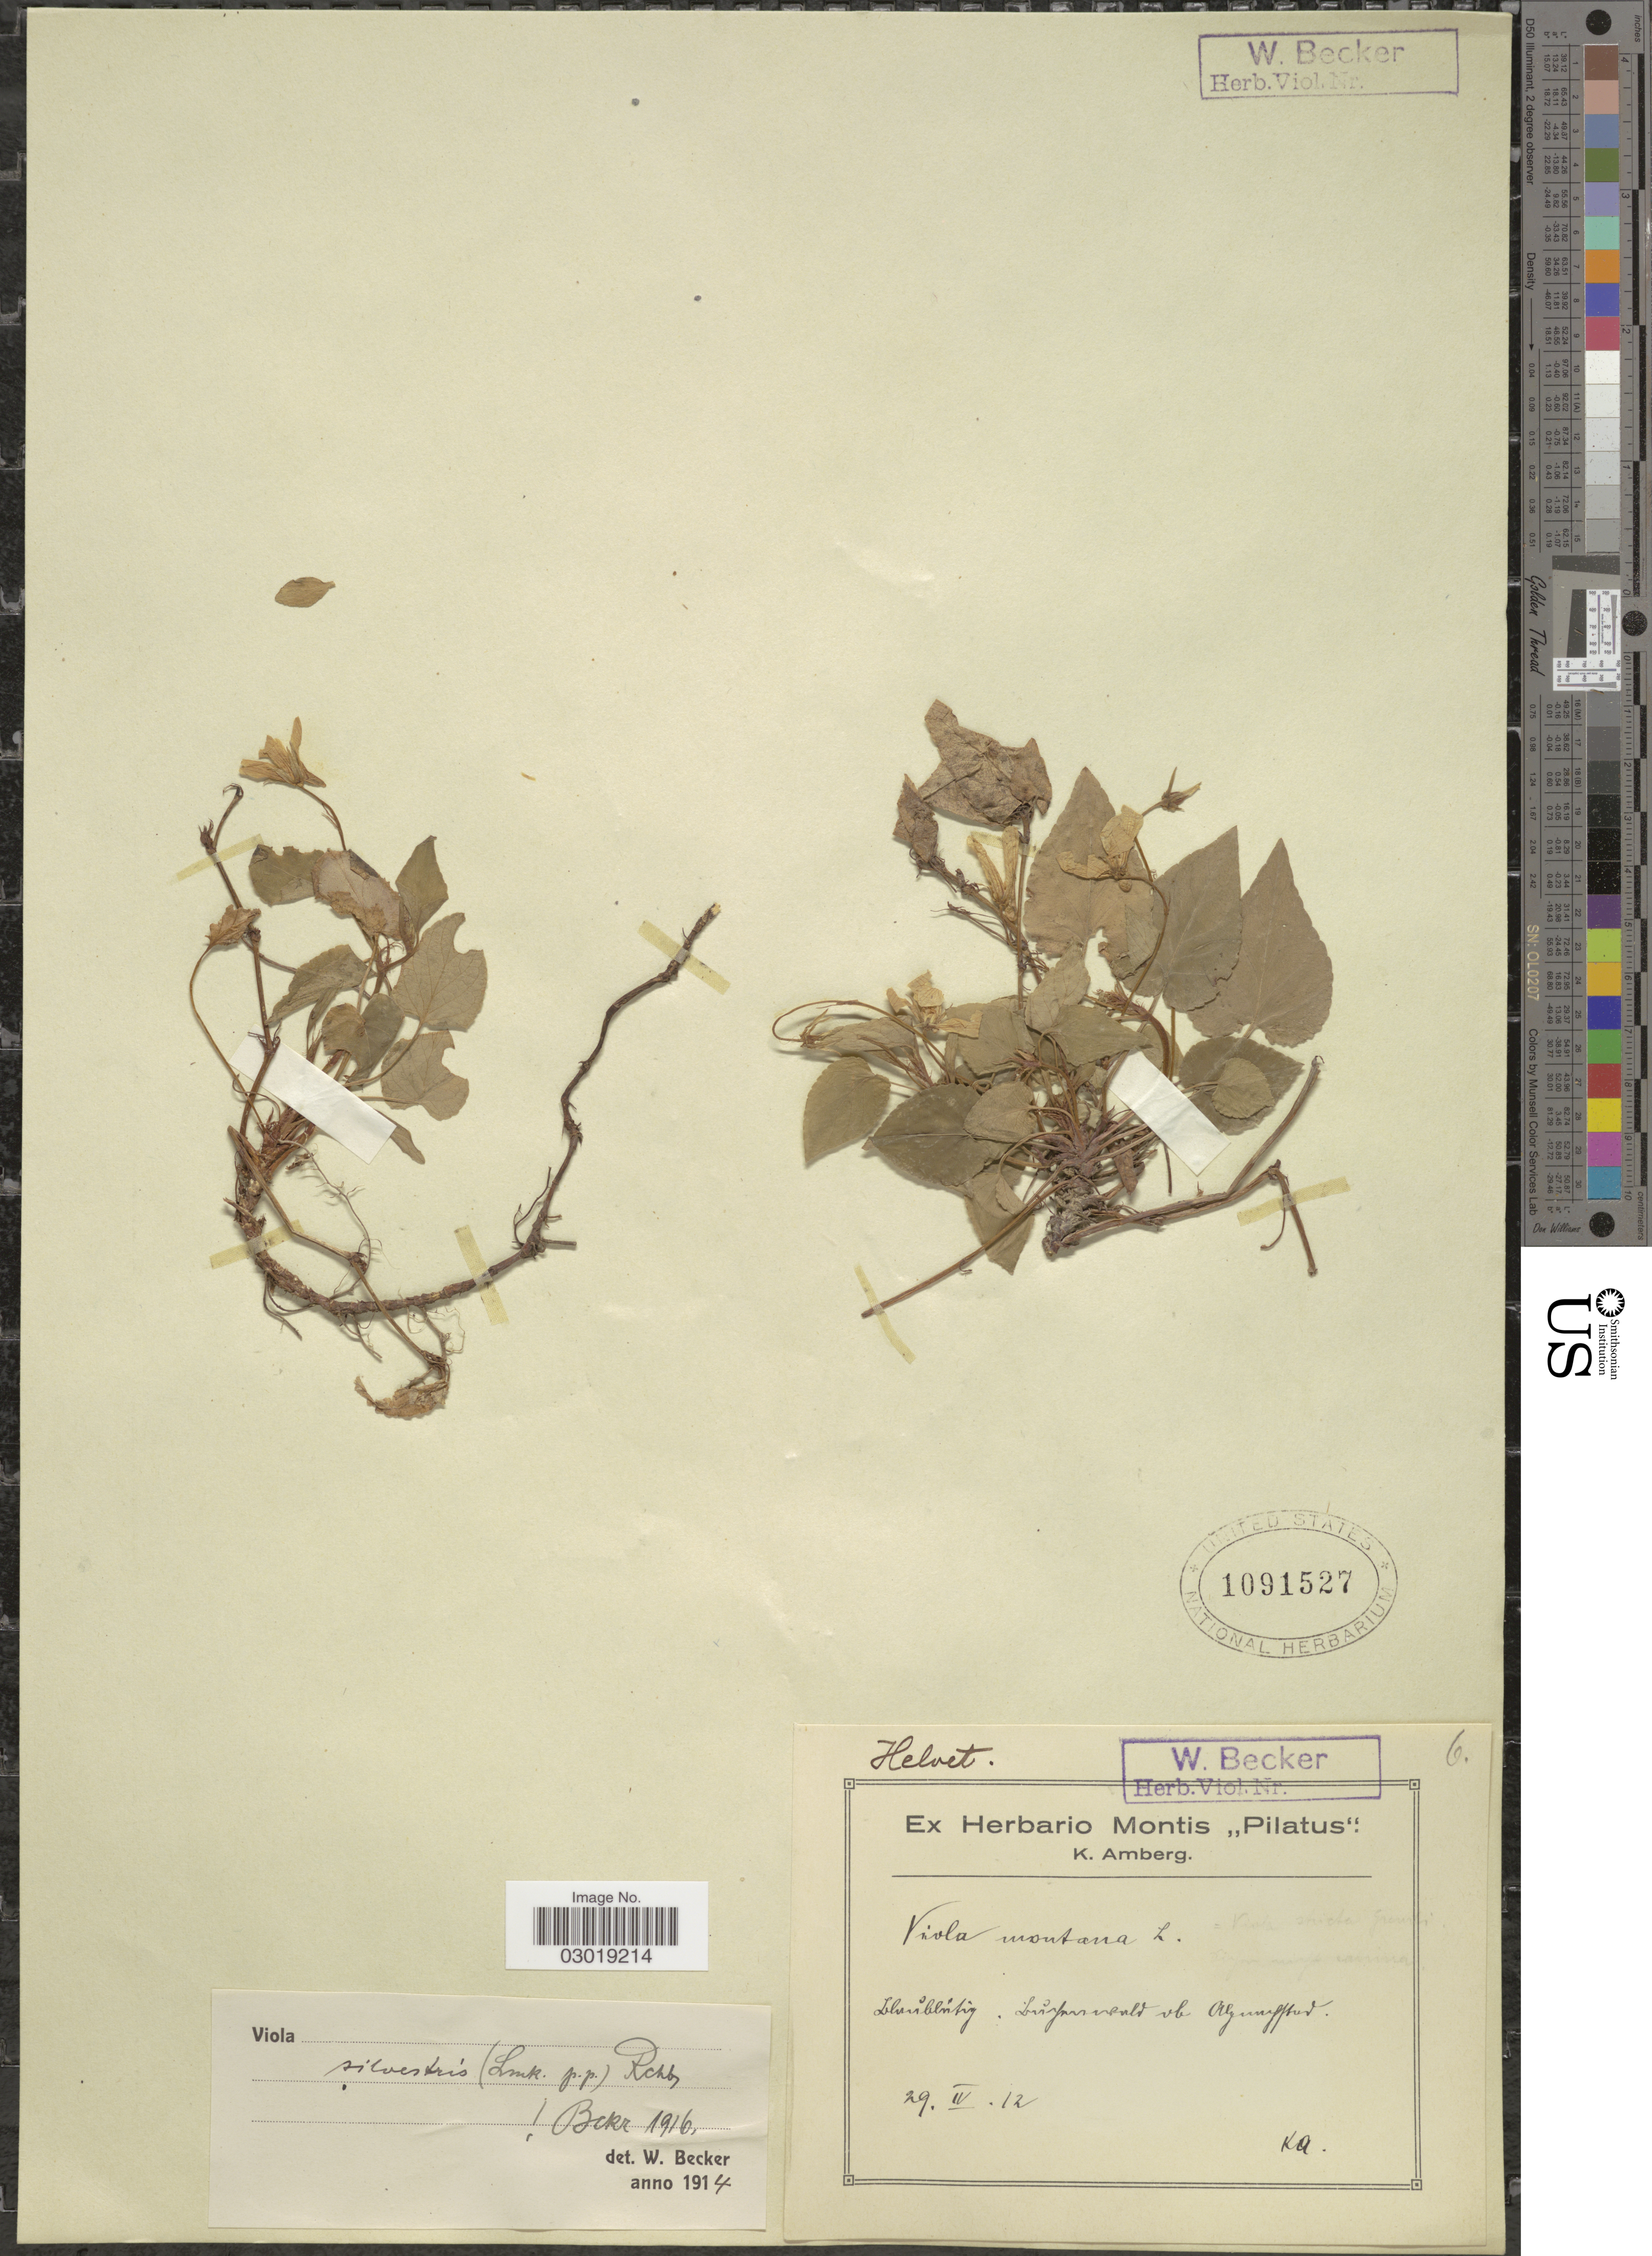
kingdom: Plantae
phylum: Tracheophyta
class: Magnoliopsida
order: Malpighiales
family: Violaceae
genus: Viola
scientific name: Viola sylvestris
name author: Lam.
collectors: K. Amberg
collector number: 6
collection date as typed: Transcribed d/m/y: 29/4/12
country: Switzerland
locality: Helvet. Llumbütig. Luirfurwald [interpreted] vb Argunifftov [interpreted].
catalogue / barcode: US 1091527